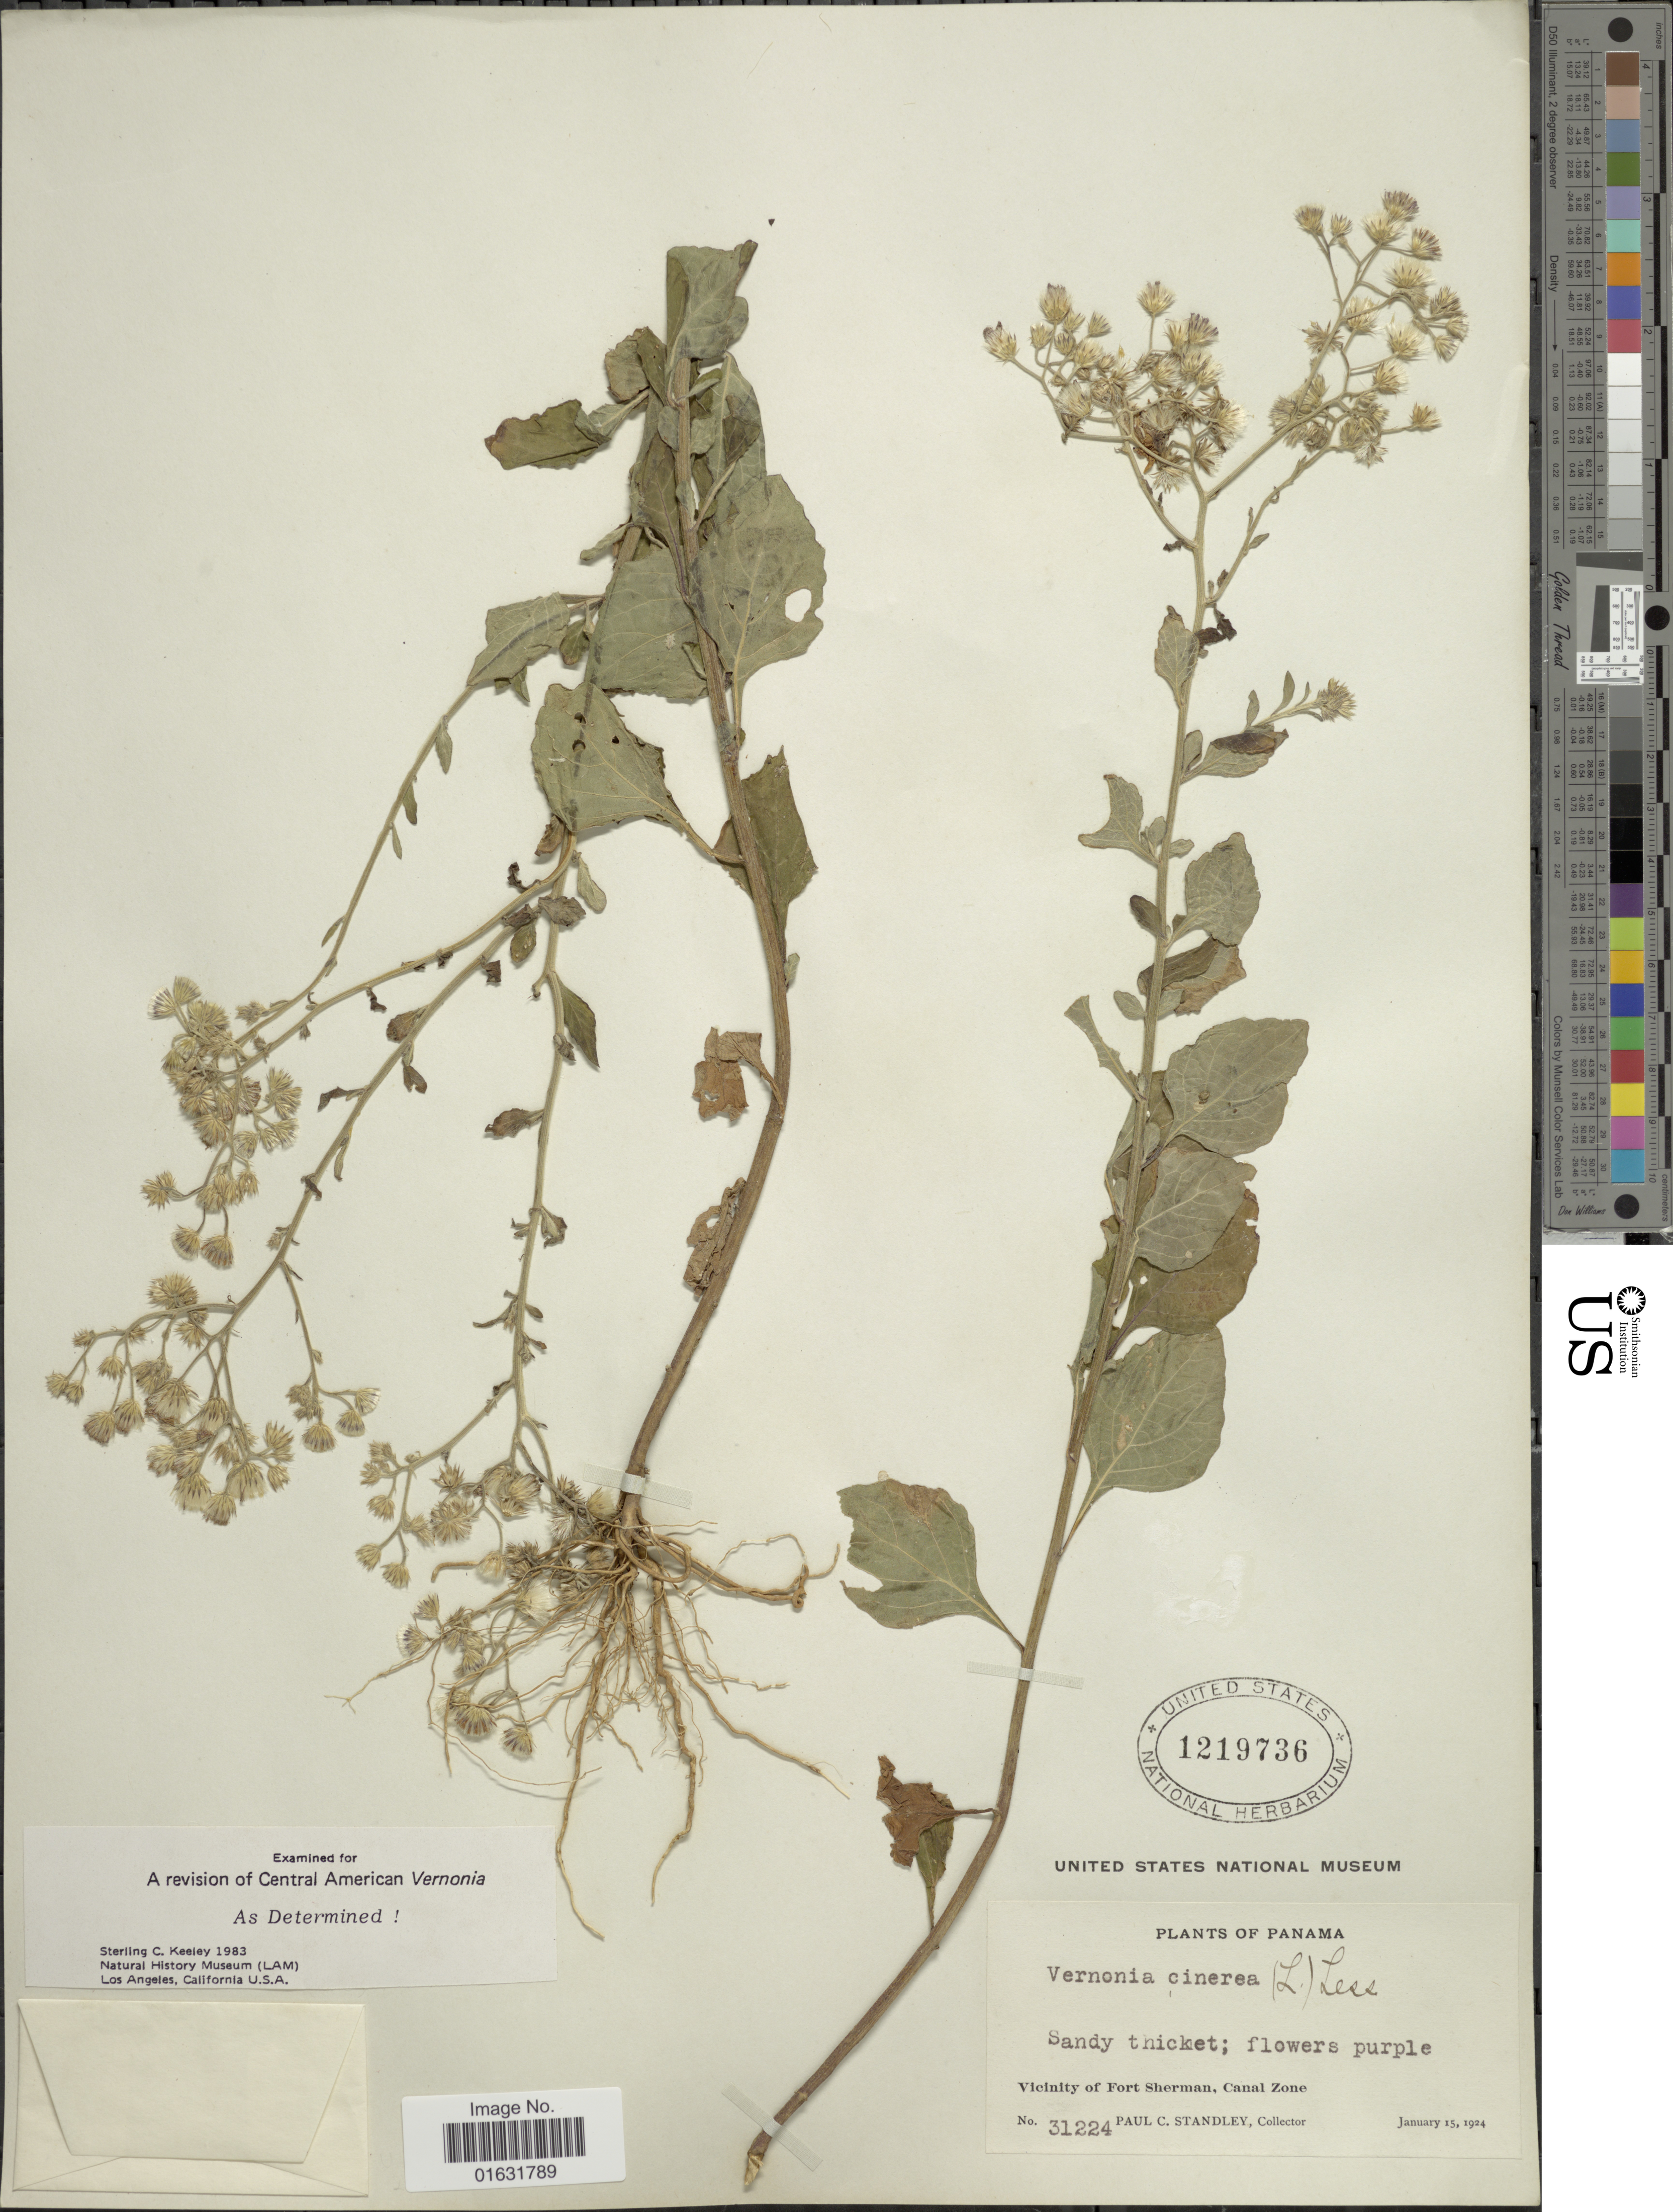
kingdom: Plantae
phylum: Tracheophyta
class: Magnoliopsida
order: Asterales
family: Asteraceae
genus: Cyanthillium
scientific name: Cyanthillium cinereum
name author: (L.) H. Rob.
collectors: P. C. Standley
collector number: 31224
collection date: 1924-01-15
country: Panama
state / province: Colón / Panamá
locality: Vicinity of Fort Sherman, Canal Zone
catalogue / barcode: US 1219736